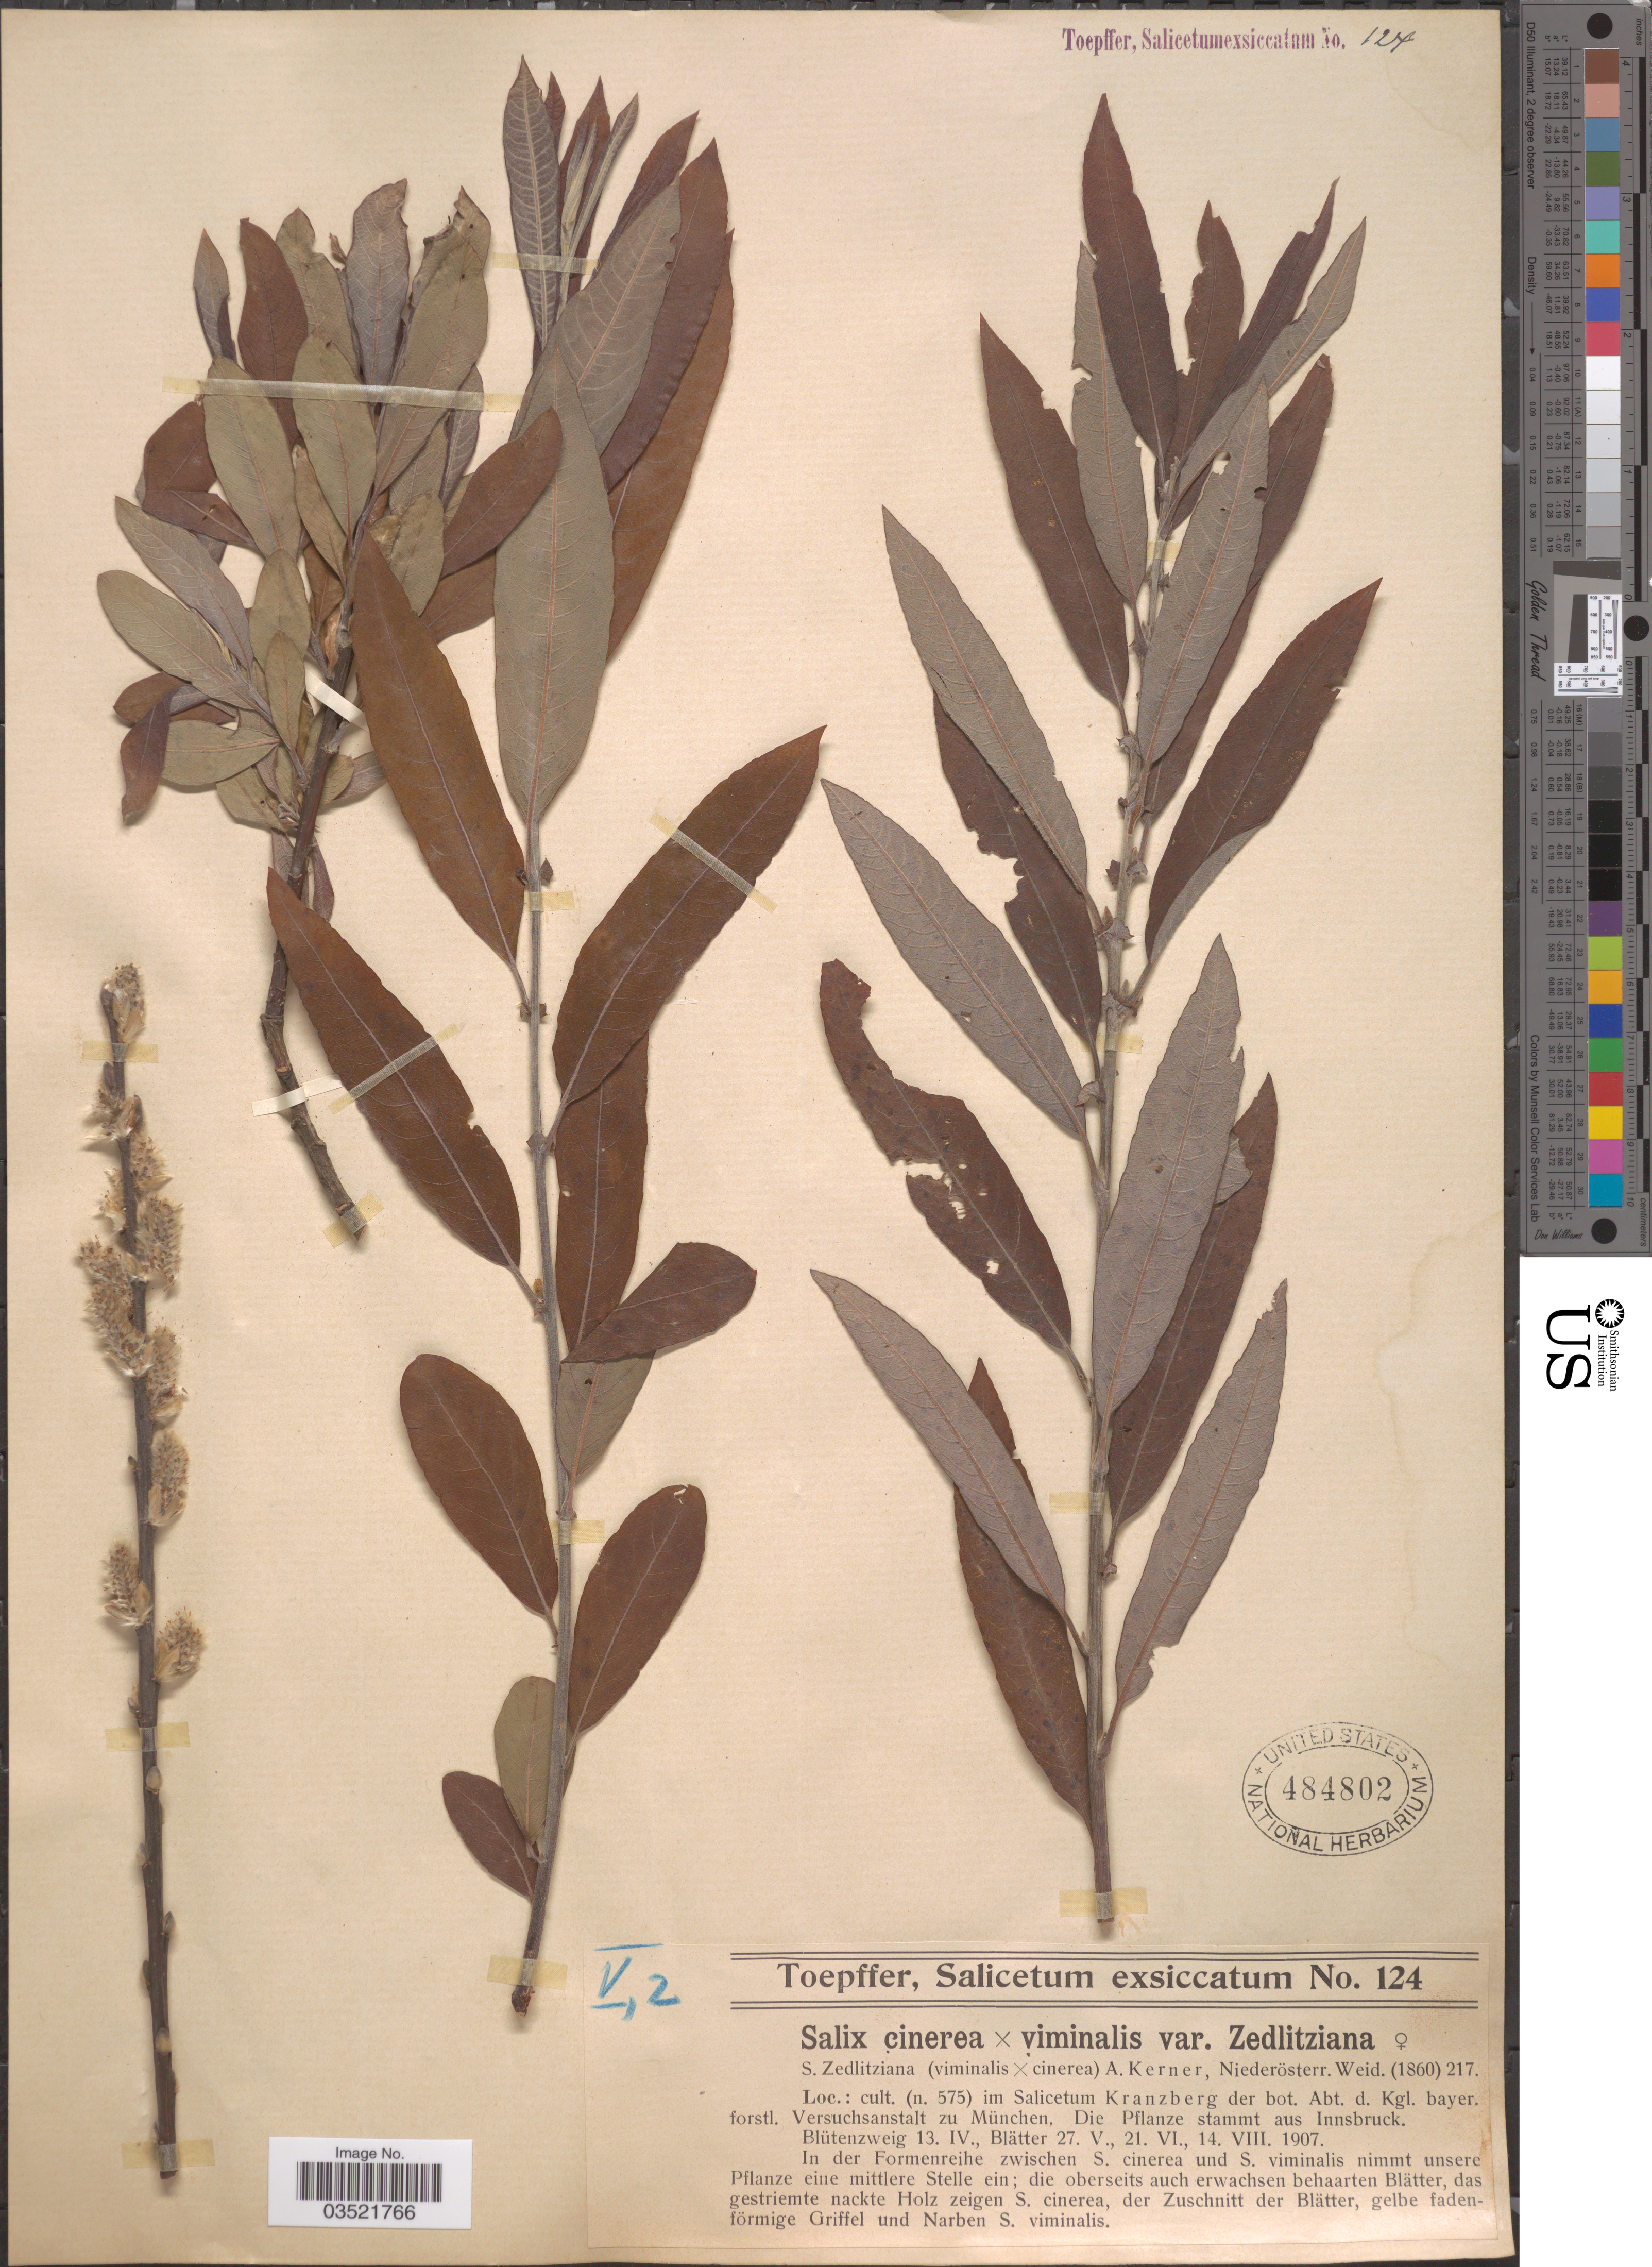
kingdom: Plantae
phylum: Tracheophyta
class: Magnoliopsida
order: Malpighiales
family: Salicaceae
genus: Salix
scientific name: Salix cinerea x S. viminalis var. zedlitziana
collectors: A. Toepffer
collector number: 124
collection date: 1907-04-13/1907-08-14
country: Germany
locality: Cult. (n. 575) im Salicetum Kranzberg der bot. Abt. d. Kgl. bayer. forstl. Versuchsantalt zu München, Die Pflanze stammt aus Innsbruck.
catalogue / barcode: US 484802